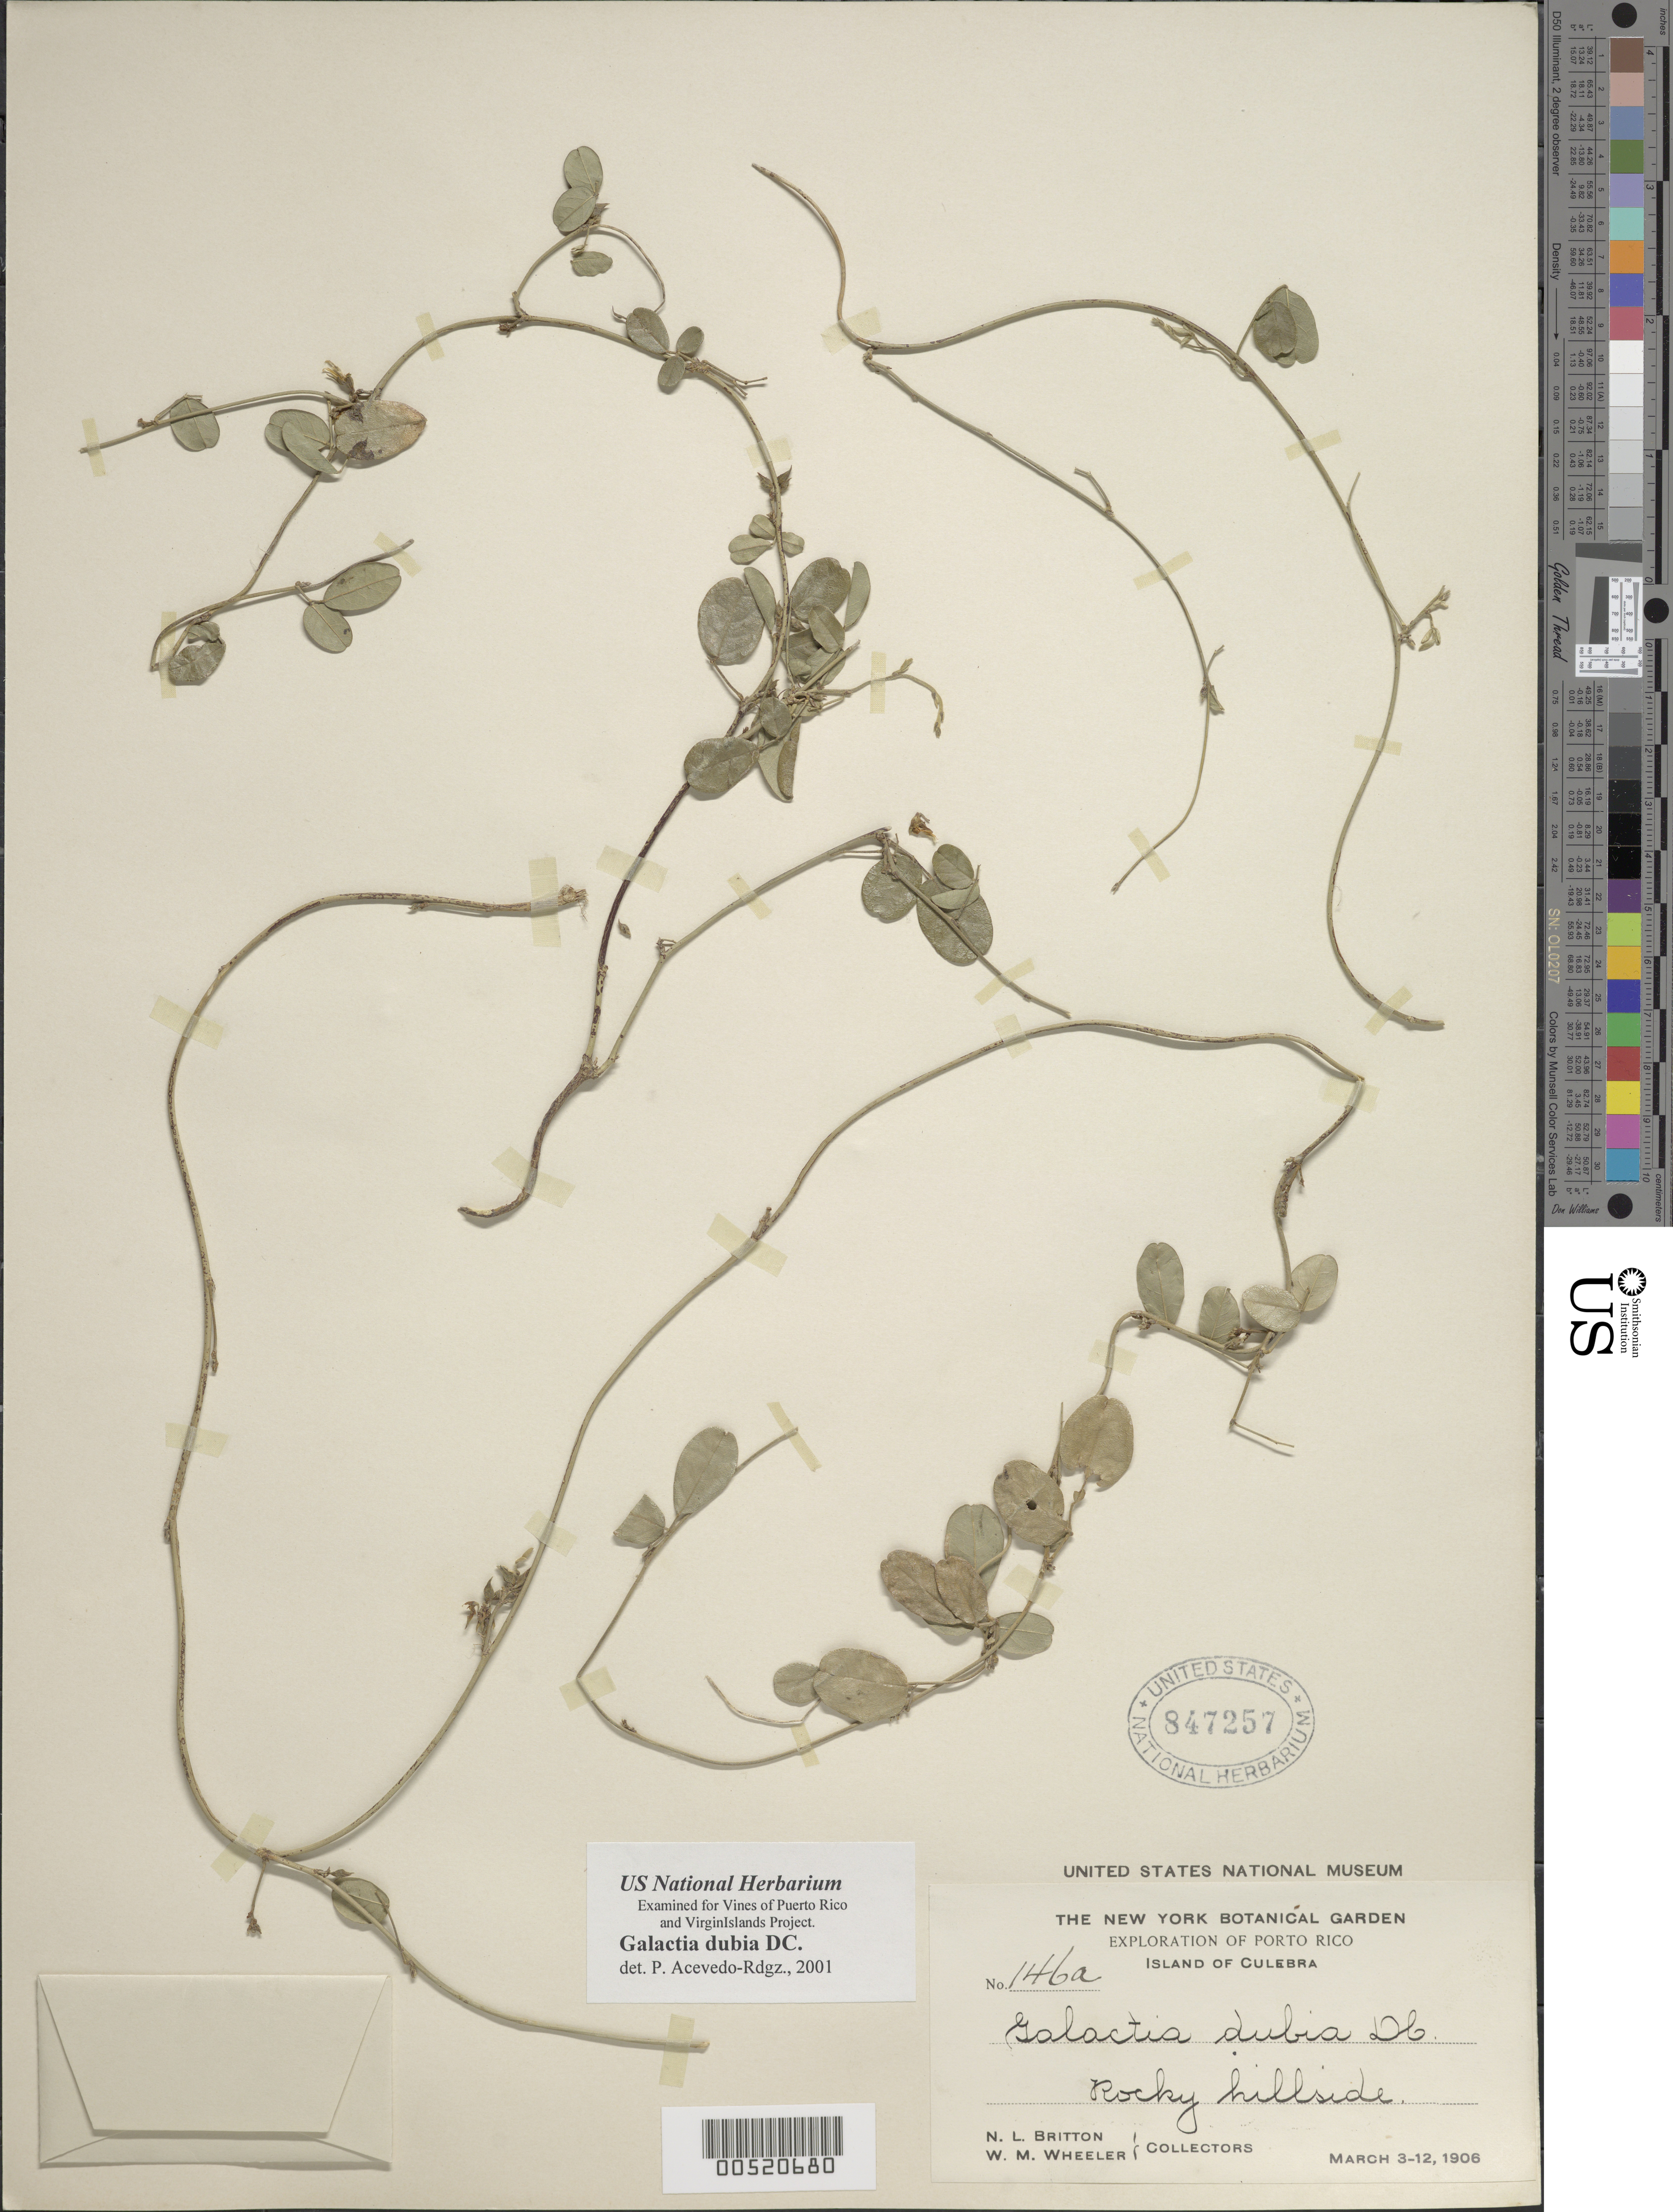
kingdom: Plantae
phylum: Tracheophyta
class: Magnoliopsida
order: Fabales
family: Fabaceae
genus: Galactia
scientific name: Galactia dubia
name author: DC.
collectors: N. Britton & W. Wheeler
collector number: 146 a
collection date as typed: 03 Mar 1906 to 12 Mar 1906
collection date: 1906-03-03/1906-03-12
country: Puerto Rico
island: Greater Antilles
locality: Culebra Island. Rocky hillside.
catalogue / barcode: US 847257